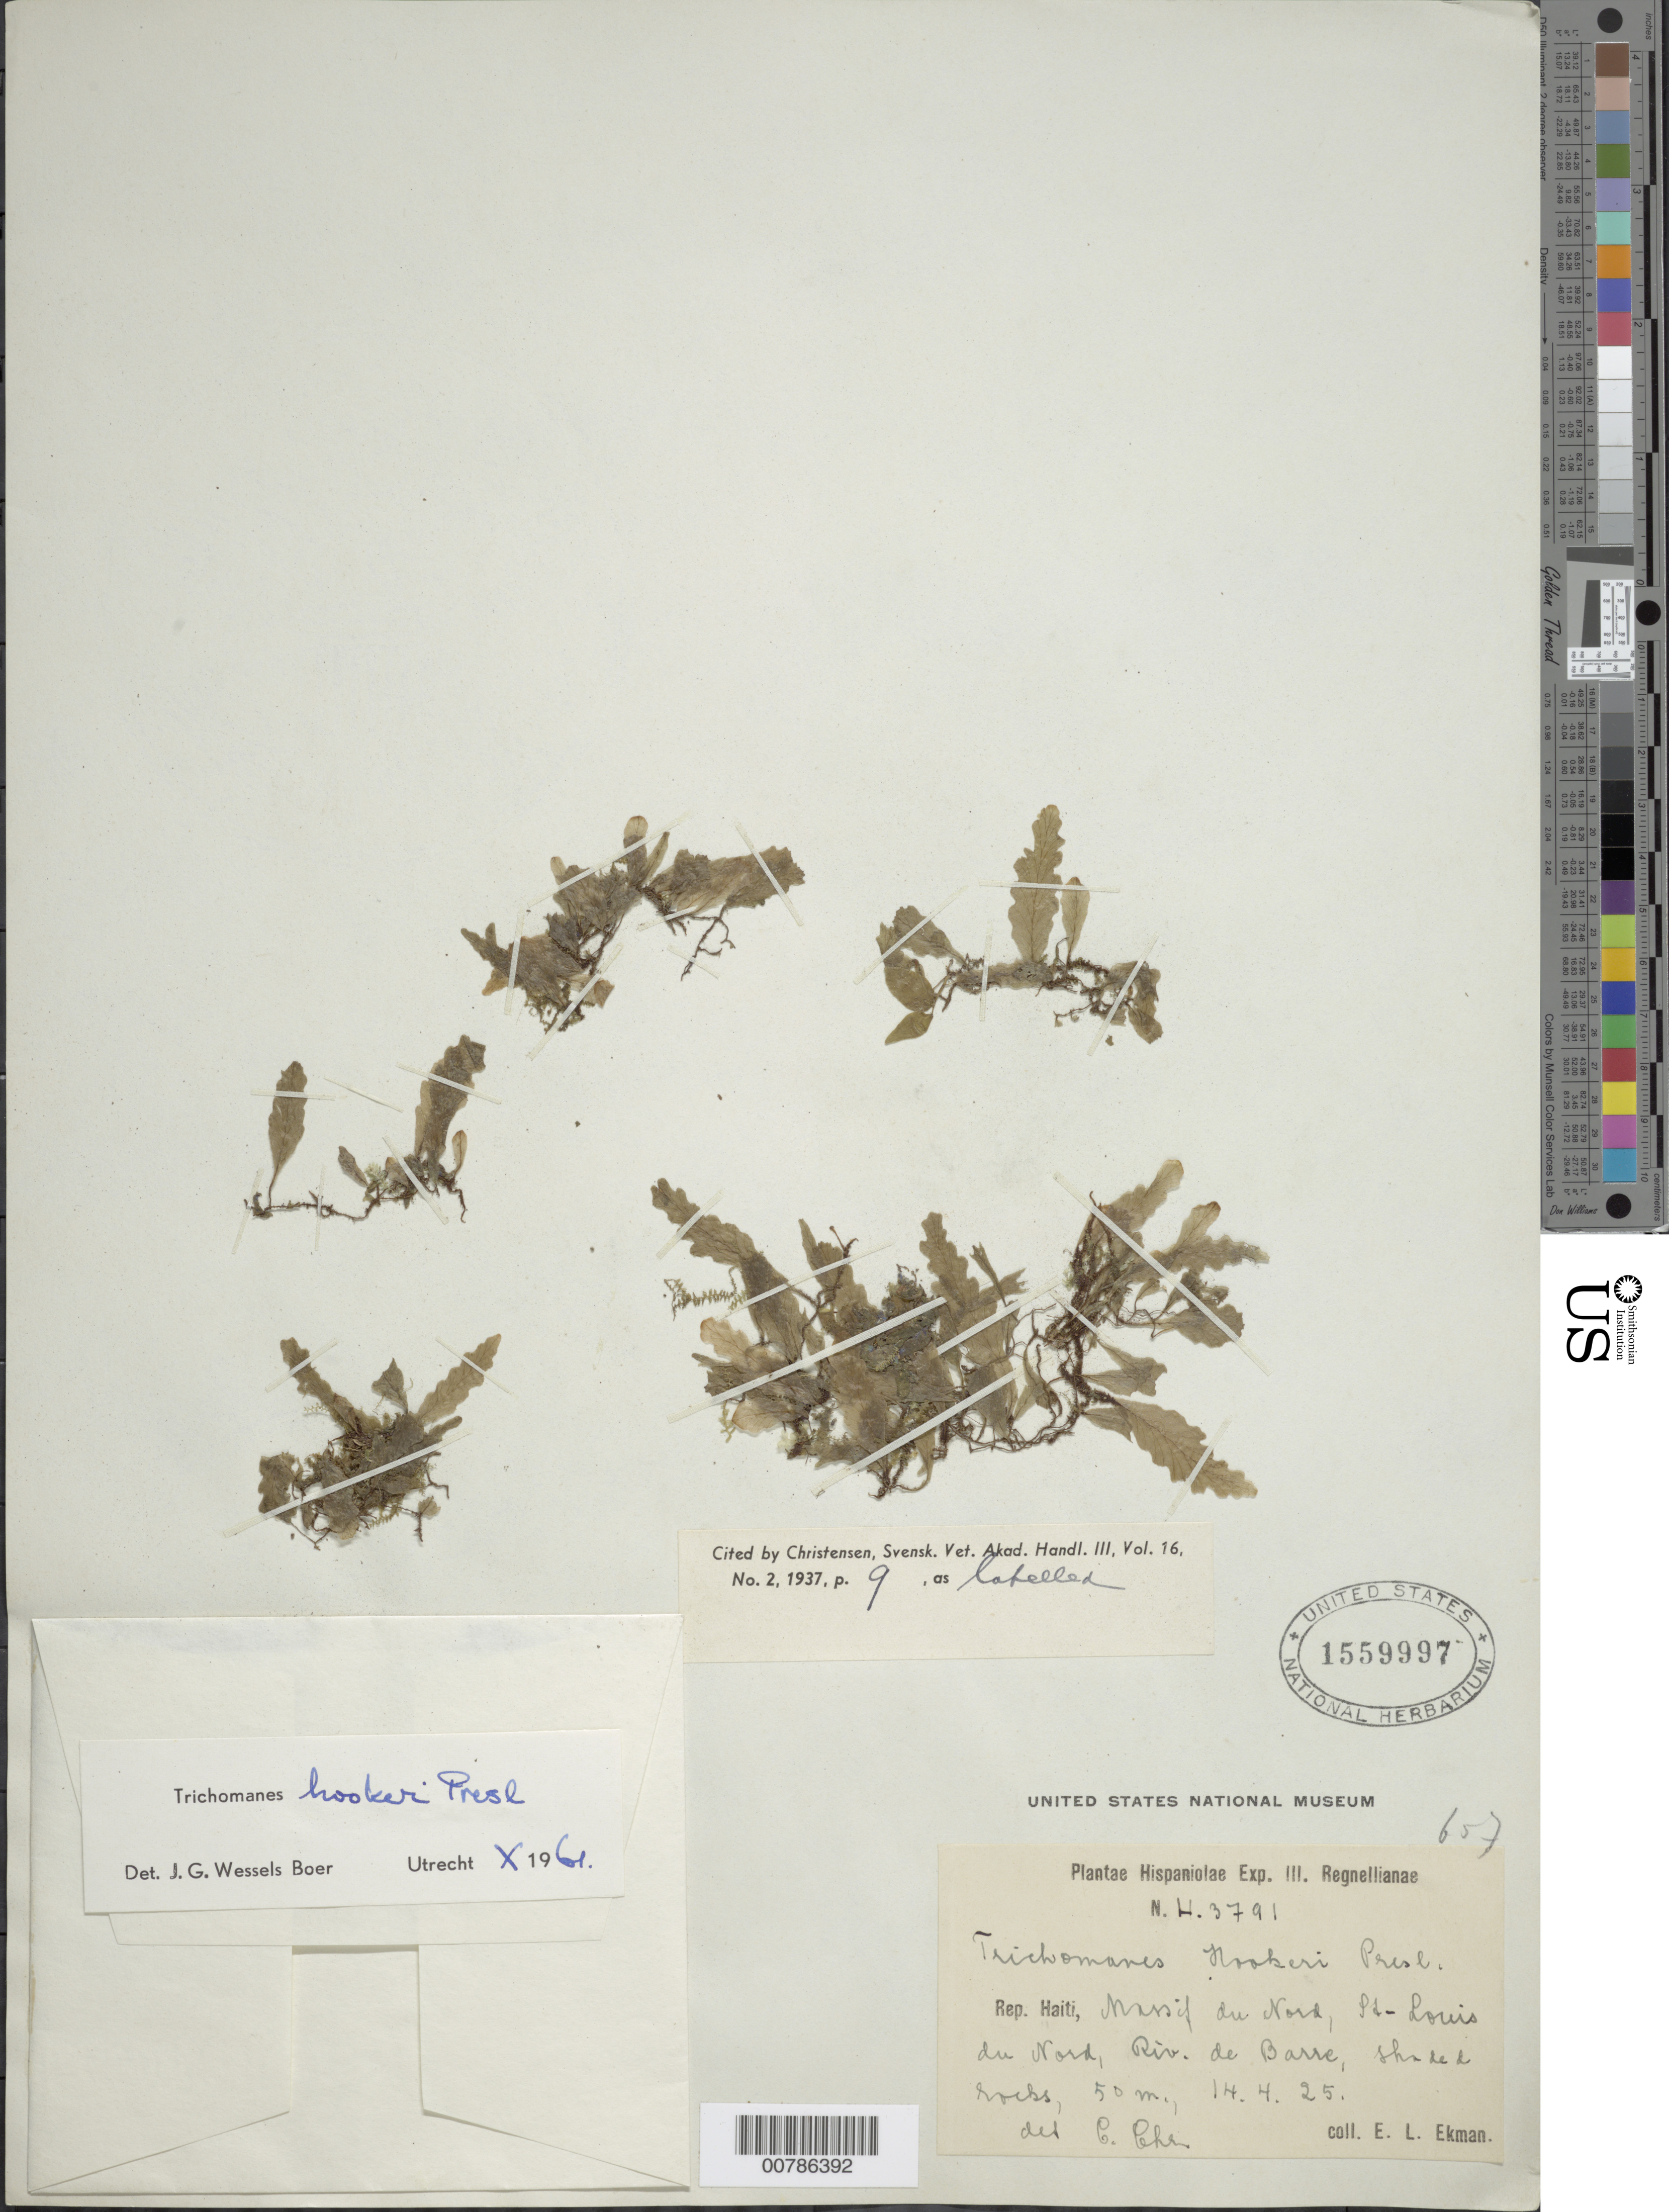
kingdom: Plantae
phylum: Tracheophyta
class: Polypodiopsida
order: Hymenophyllales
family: Hymenophyllaceae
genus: Didymoglossum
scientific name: Didymoglossum hookeri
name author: C. Presl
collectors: E. L. Ekman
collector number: H 3791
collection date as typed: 14 Apr 1925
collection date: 1925-04-14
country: Haiti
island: Hispaniola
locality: Massif du Nord, St. Louis du Nord, Riv. de Barre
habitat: Shaded rocks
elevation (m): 50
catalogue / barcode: US 1559997